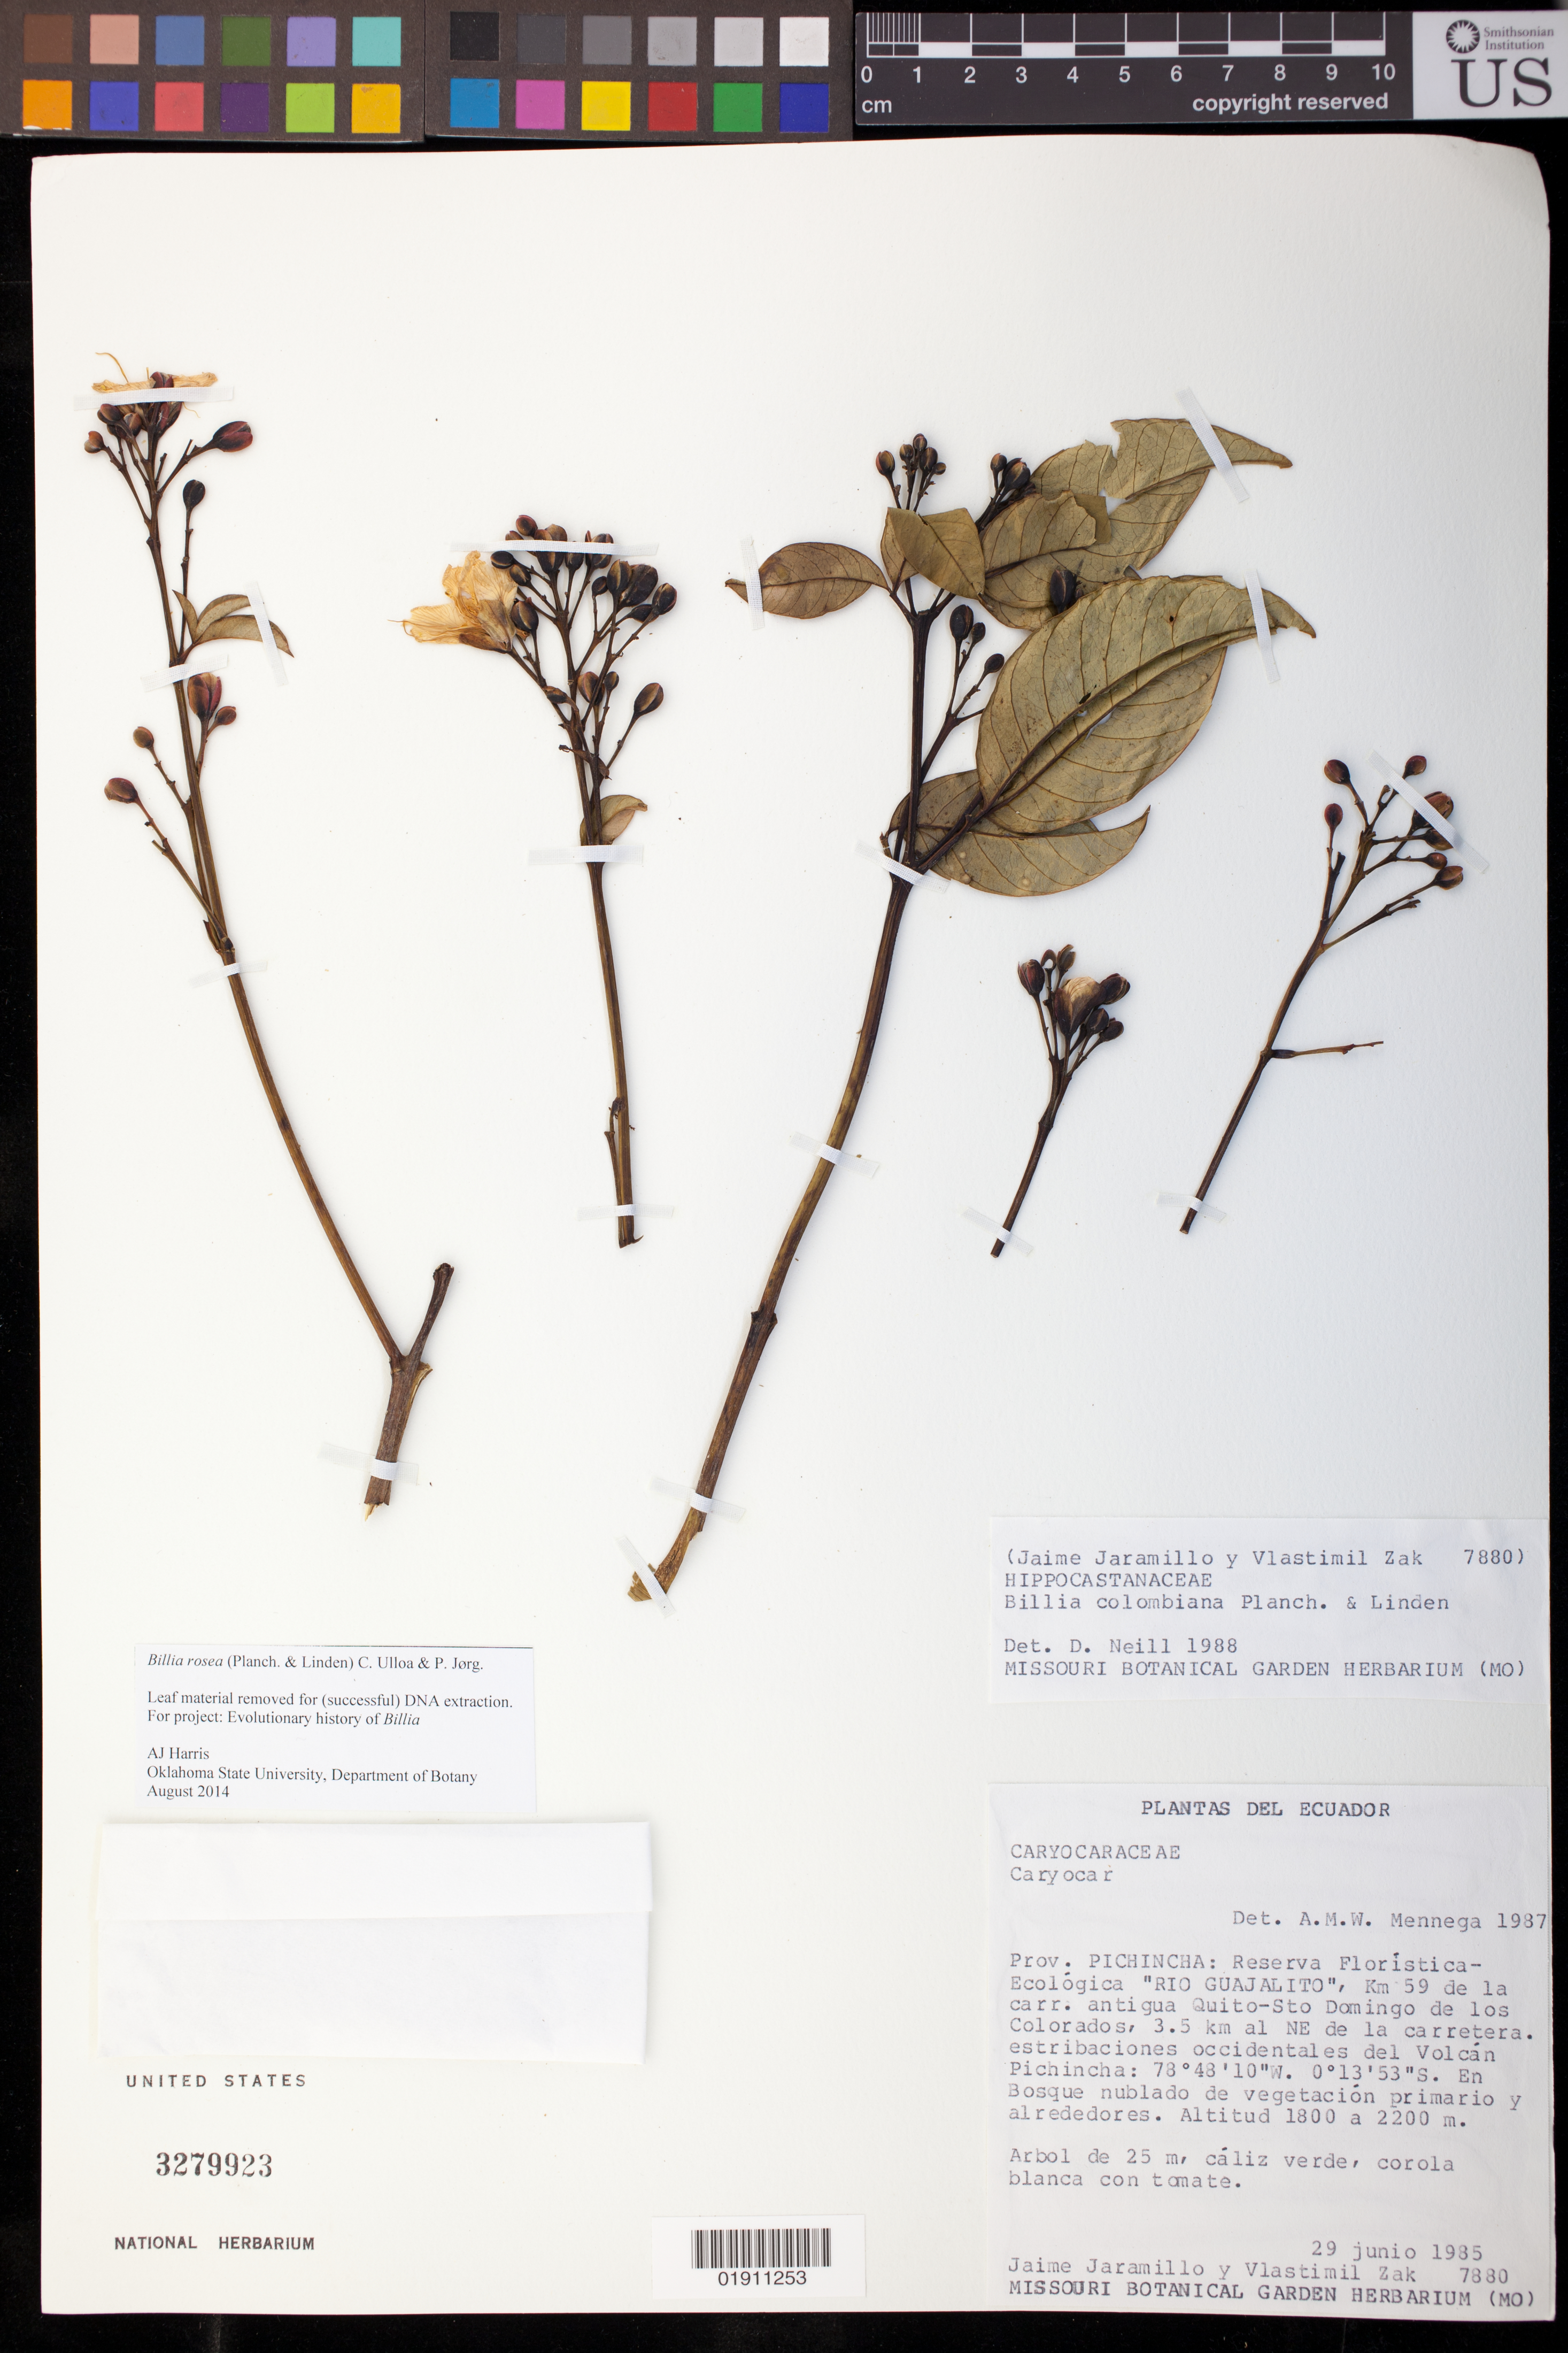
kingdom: Plantae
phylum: Tracheophyta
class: Magnoliopsida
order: Sapindales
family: Sapindaceae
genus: Billia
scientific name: Billia rosea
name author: (Planch. & Linden) C. Ulloa & P.M. Jørg.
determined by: Harris, A. J.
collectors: J. L. Jaramillo & V. Zak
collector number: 7880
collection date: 1985-06-29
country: Ecuador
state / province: Pichincha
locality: Reserva Floristica-Ecologica "RIO GUAJALITO", Km 59 de la carr. antigua Quito-Sto domingo de los Colorados, 3.5 km al NE de la carretera. estribaciones occidentales del Volcán Pichincha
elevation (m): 1800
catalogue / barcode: US 3279923